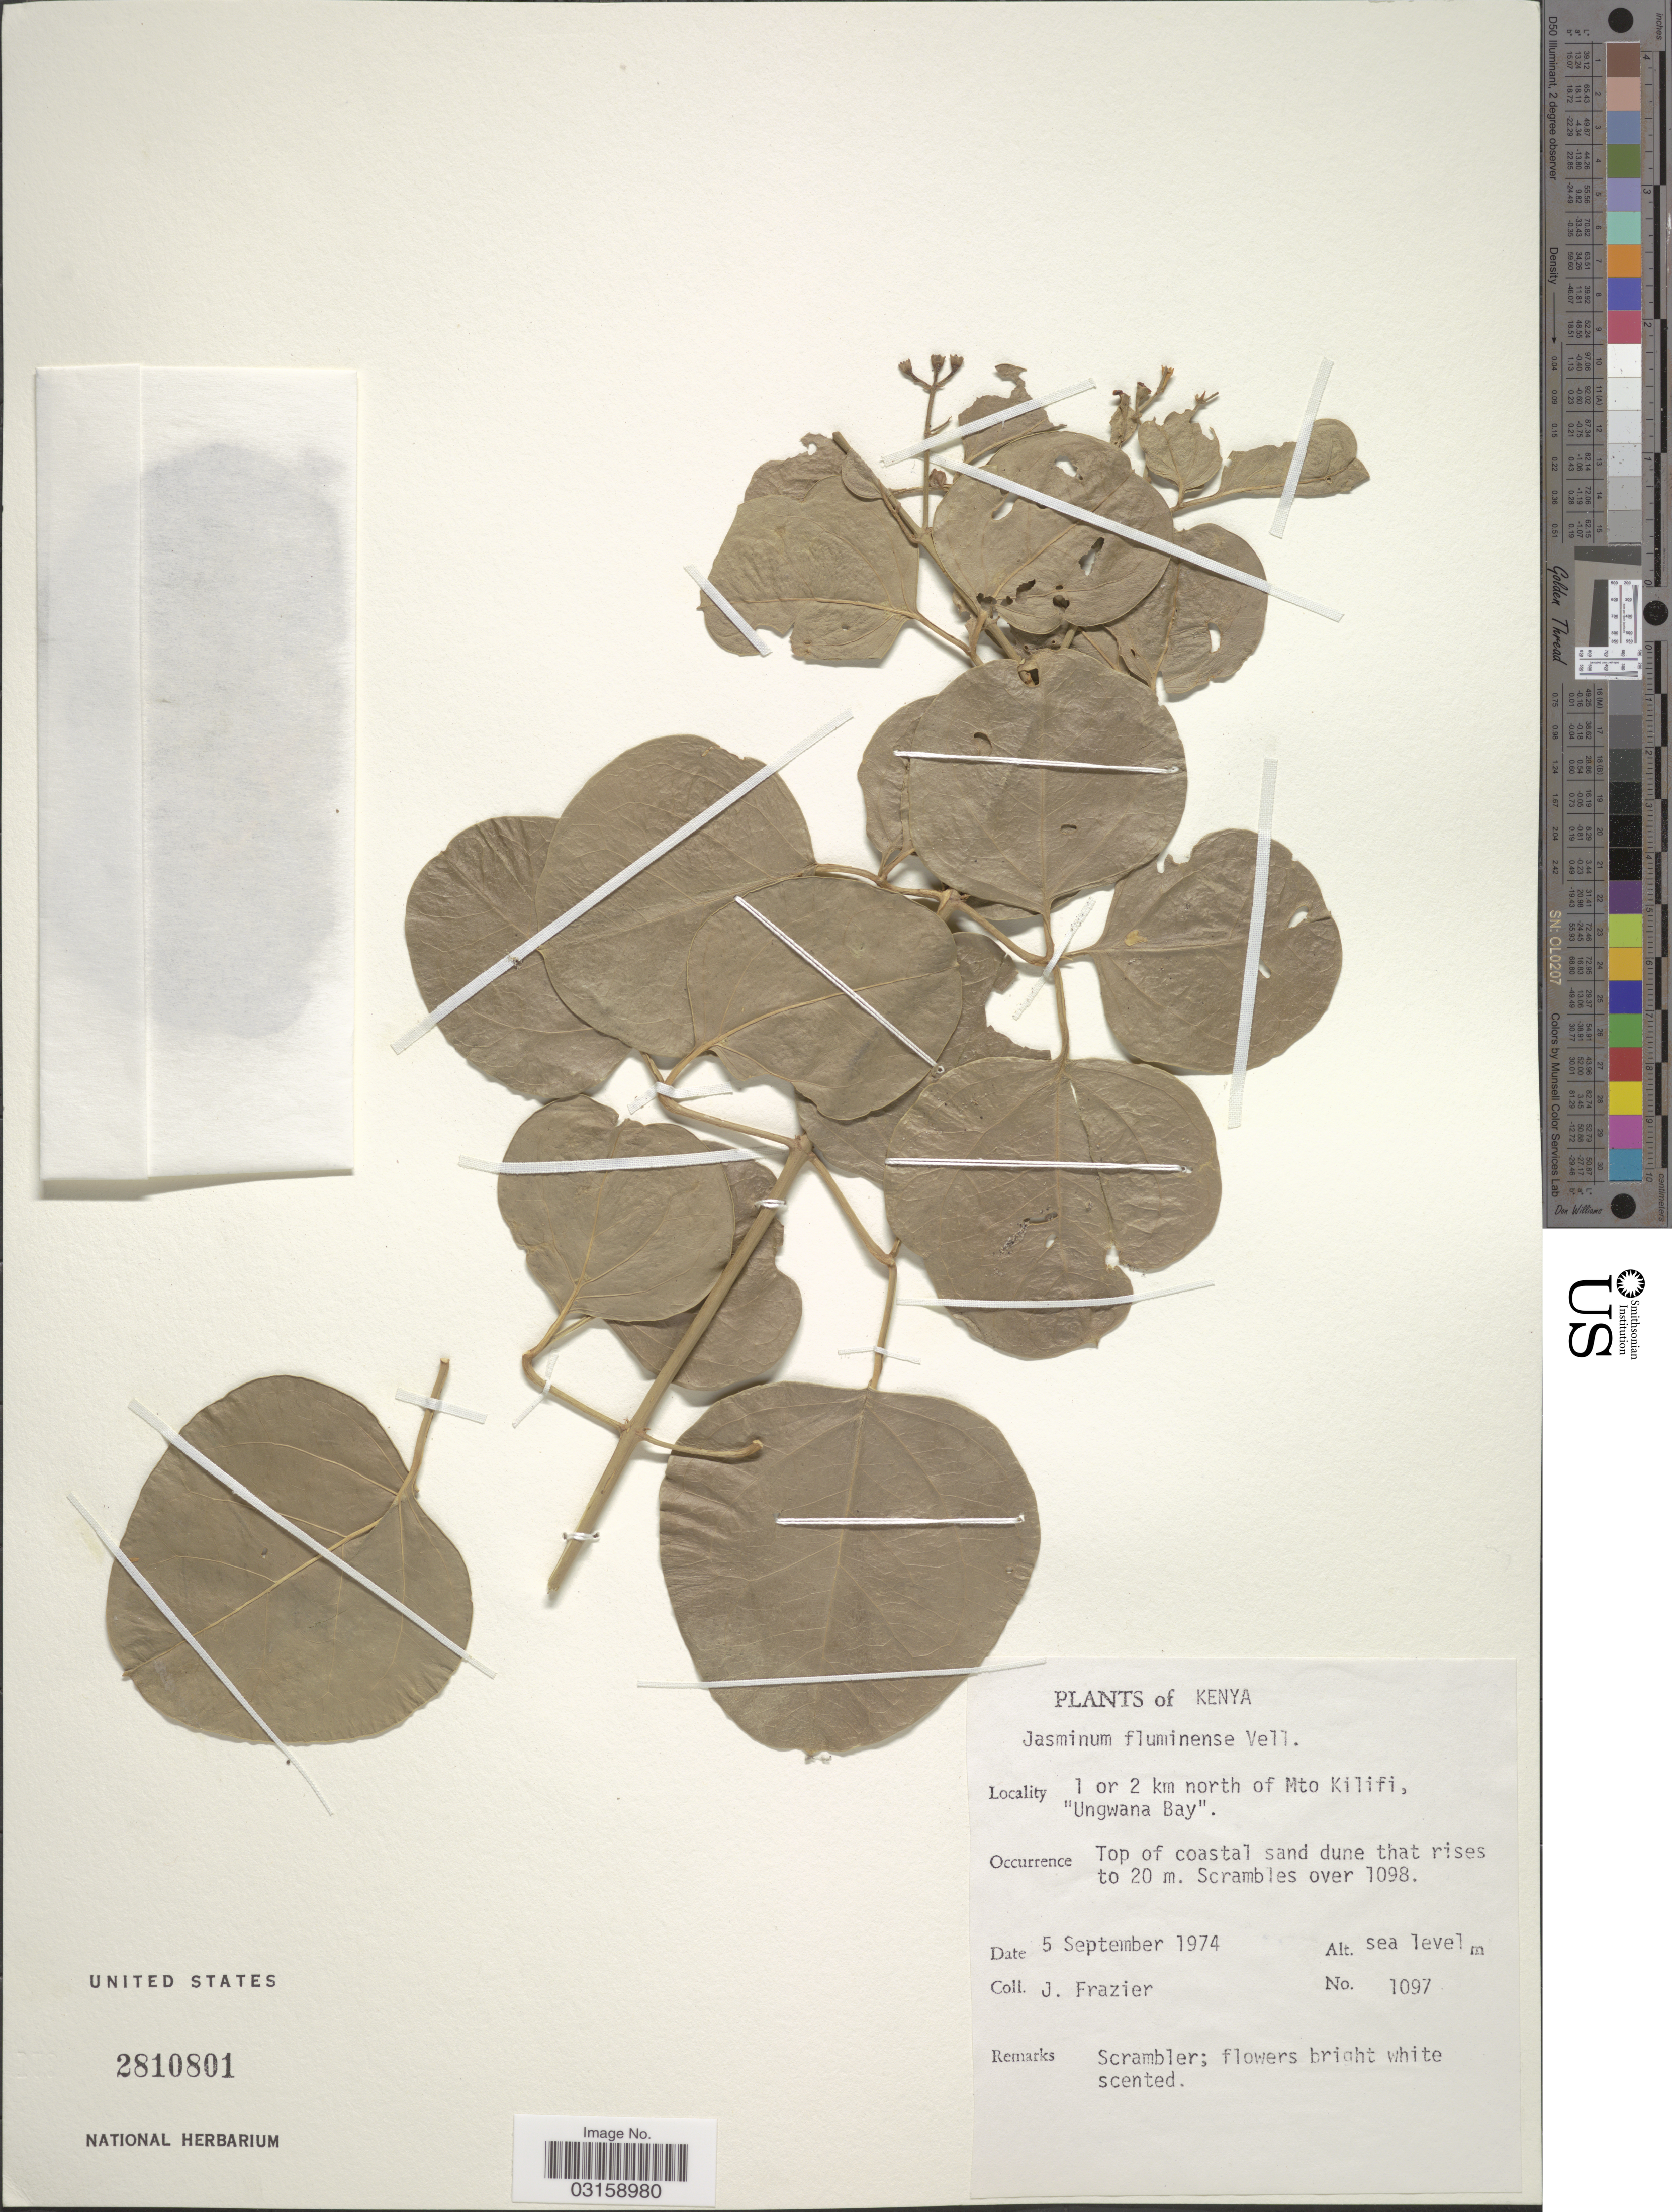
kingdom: Plantae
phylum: Tracheophyta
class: Magnoliopsida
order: Lamiales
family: Oleaceae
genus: Jasminum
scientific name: Jasminum fluminense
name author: Vell.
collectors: J. Frazier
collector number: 1097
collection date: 1974-09-05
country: Kenya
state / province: Kilifi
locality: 1 or 2 km north of Mto Kilifi, "Ungwana Bay".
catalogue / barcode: US 2810801